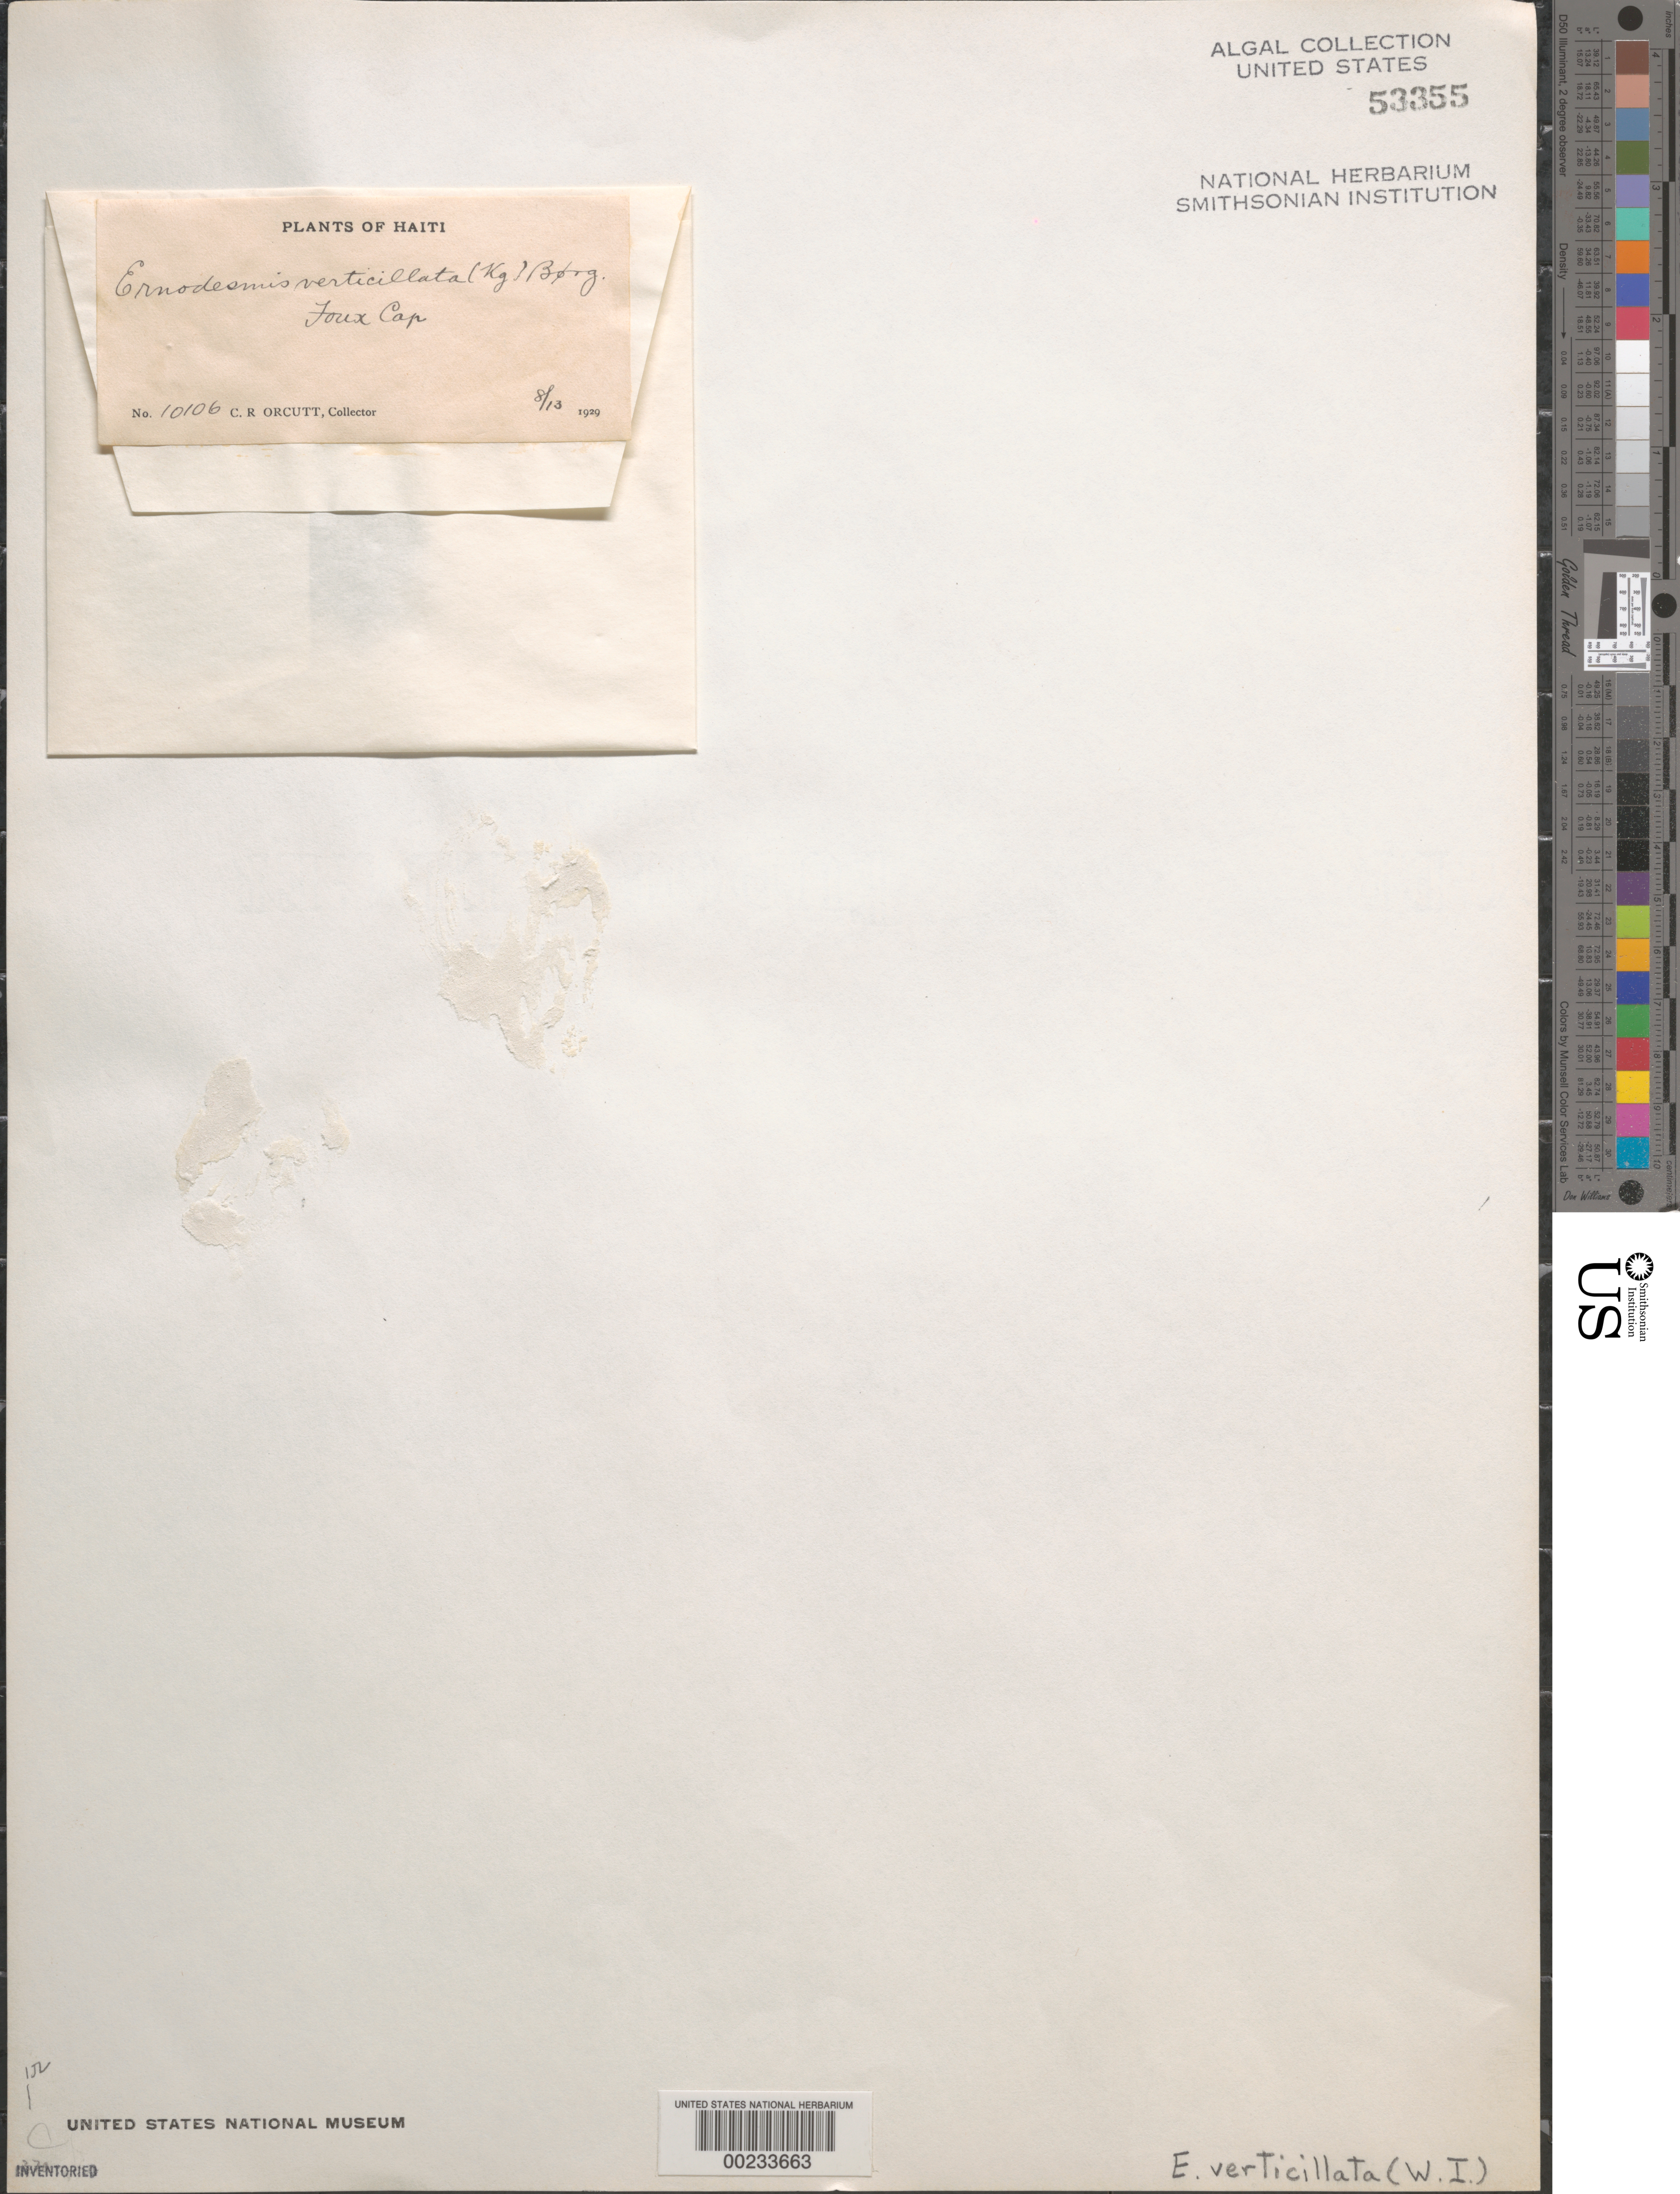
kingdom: Plantae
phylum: Chlorophyta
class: Ulvophyceae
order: Siphonocladales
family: Siphonocladaceae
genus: Ernodesmis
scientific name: Ernodesmis verticillata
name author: (Kütz.) Børgesen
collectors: C. R. Orcutt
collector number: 10106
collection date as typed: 13 Aug 1929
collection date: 1929-08-13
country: Haiti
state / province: Nord-Óuest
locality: Pointe du cheval blanc (foux cap)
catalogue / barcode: US 53355